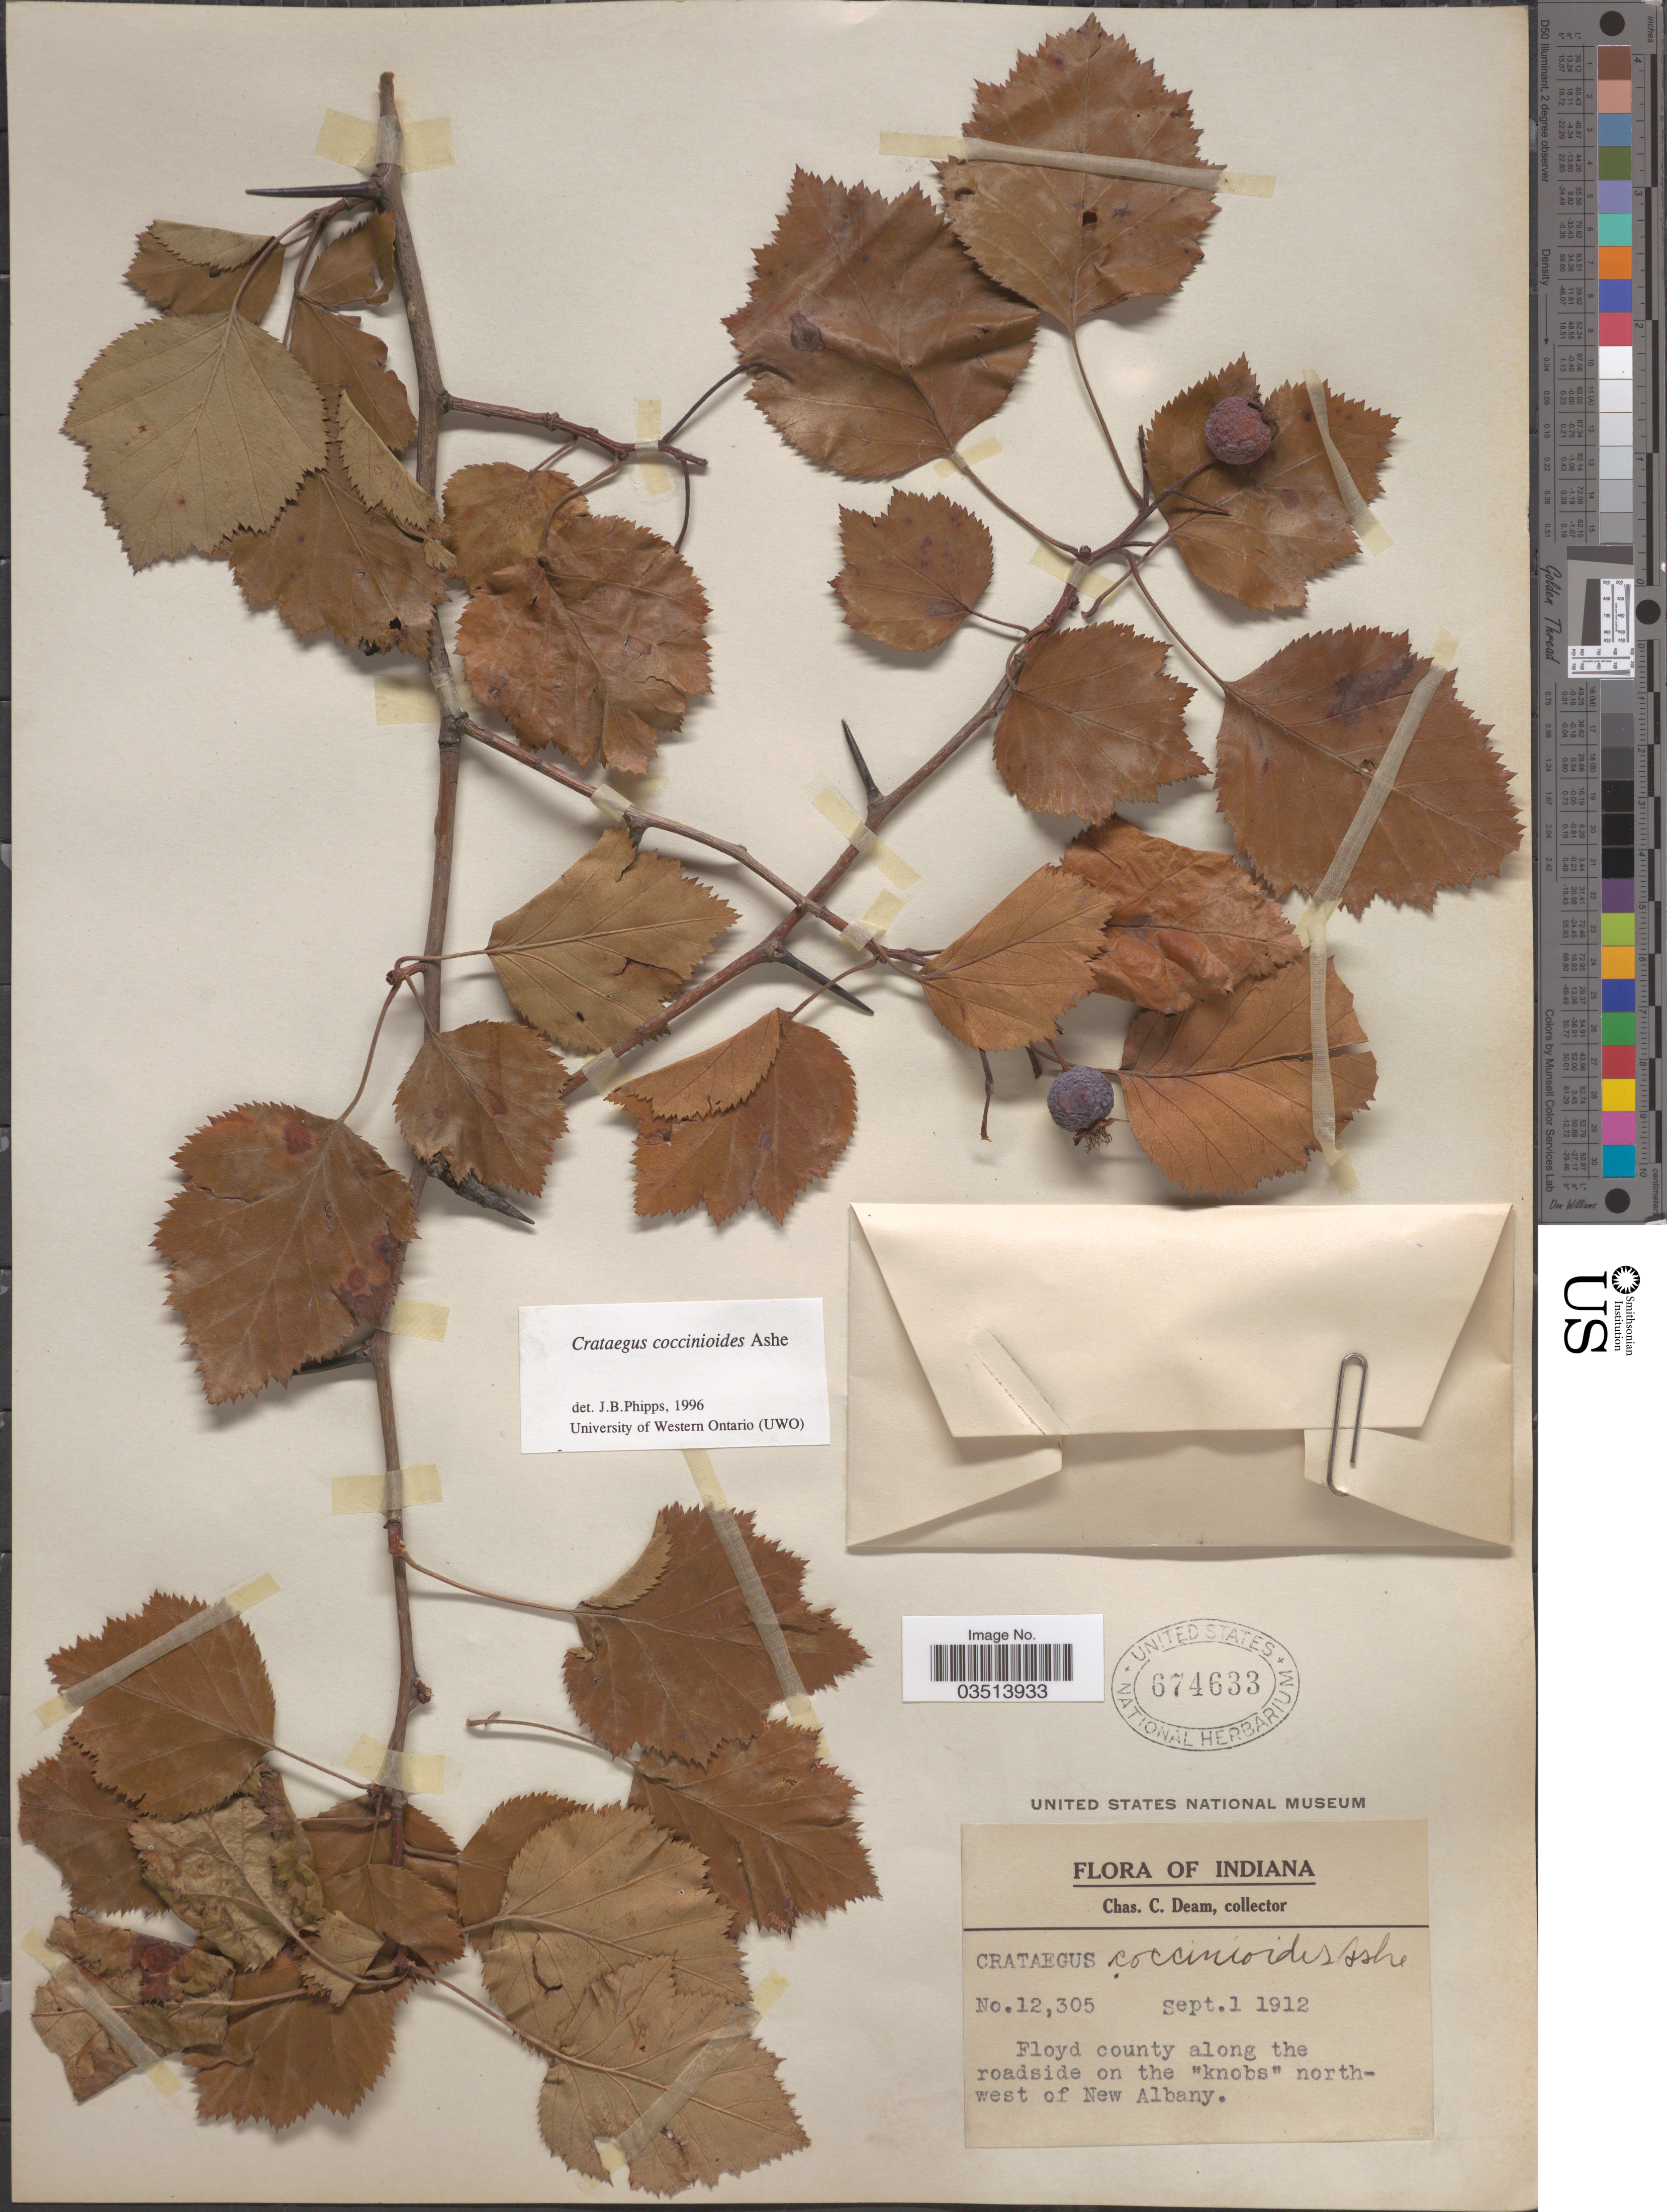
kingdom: Plantae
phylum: Tracheophyta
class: Magnoliopsida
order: Rosales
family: Rosaceae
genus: Crataegus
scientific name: Crataegus coccinioides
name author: Ashe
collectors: C. C. Deam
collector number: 12305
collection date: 1912-09-01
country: United States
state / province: Indiana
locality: Floyd county along the roadside on the "knobs" north-west of New Albany.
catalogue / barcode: US 674633